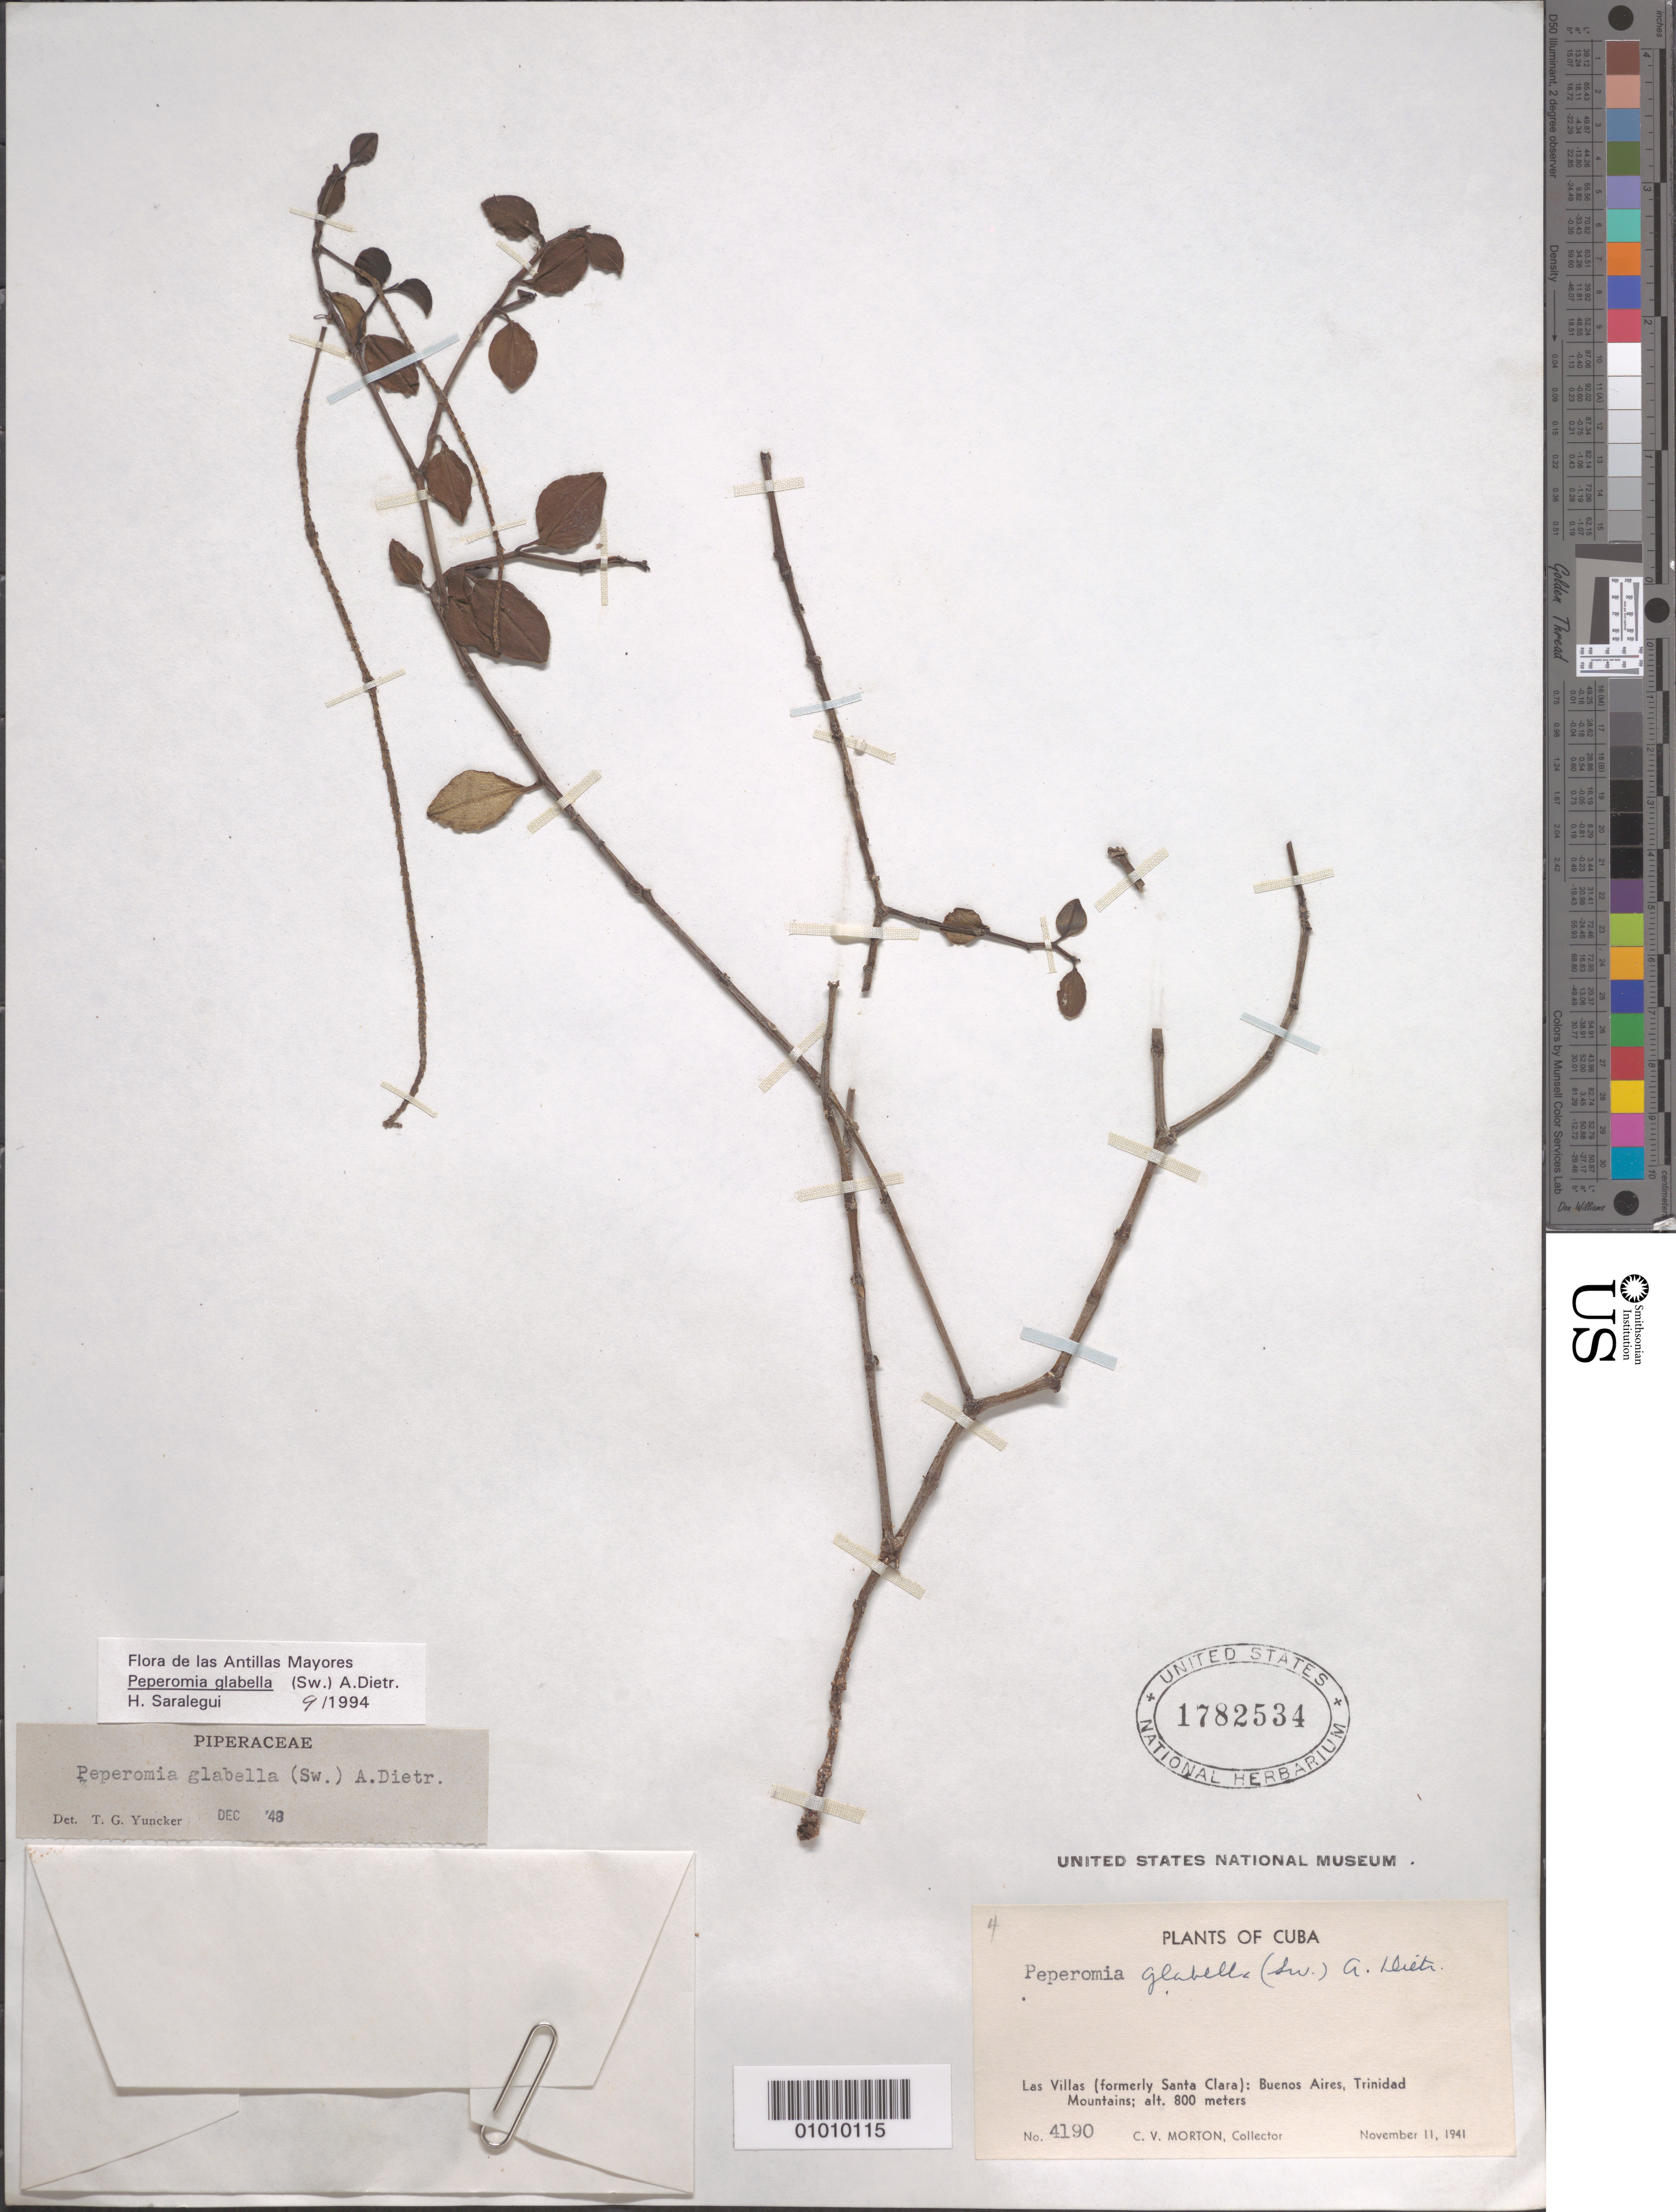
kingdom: Plantae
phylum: Tracheophyta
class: Magnoliopsida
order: Piperales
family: Piperaceae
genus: Peperomia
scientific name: Peperomia glabella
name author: (Sw.) A. Dietr.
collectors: C. V. Morton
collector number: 4190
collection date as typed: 11 Nov 1941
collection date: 1941-11-11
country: Cuba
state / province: Las Villas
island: Cuba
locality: Las Villas (formerly Santa Clara) Buenos Aires, Trinidad Mountains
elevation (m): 800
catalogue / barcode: US 1782534